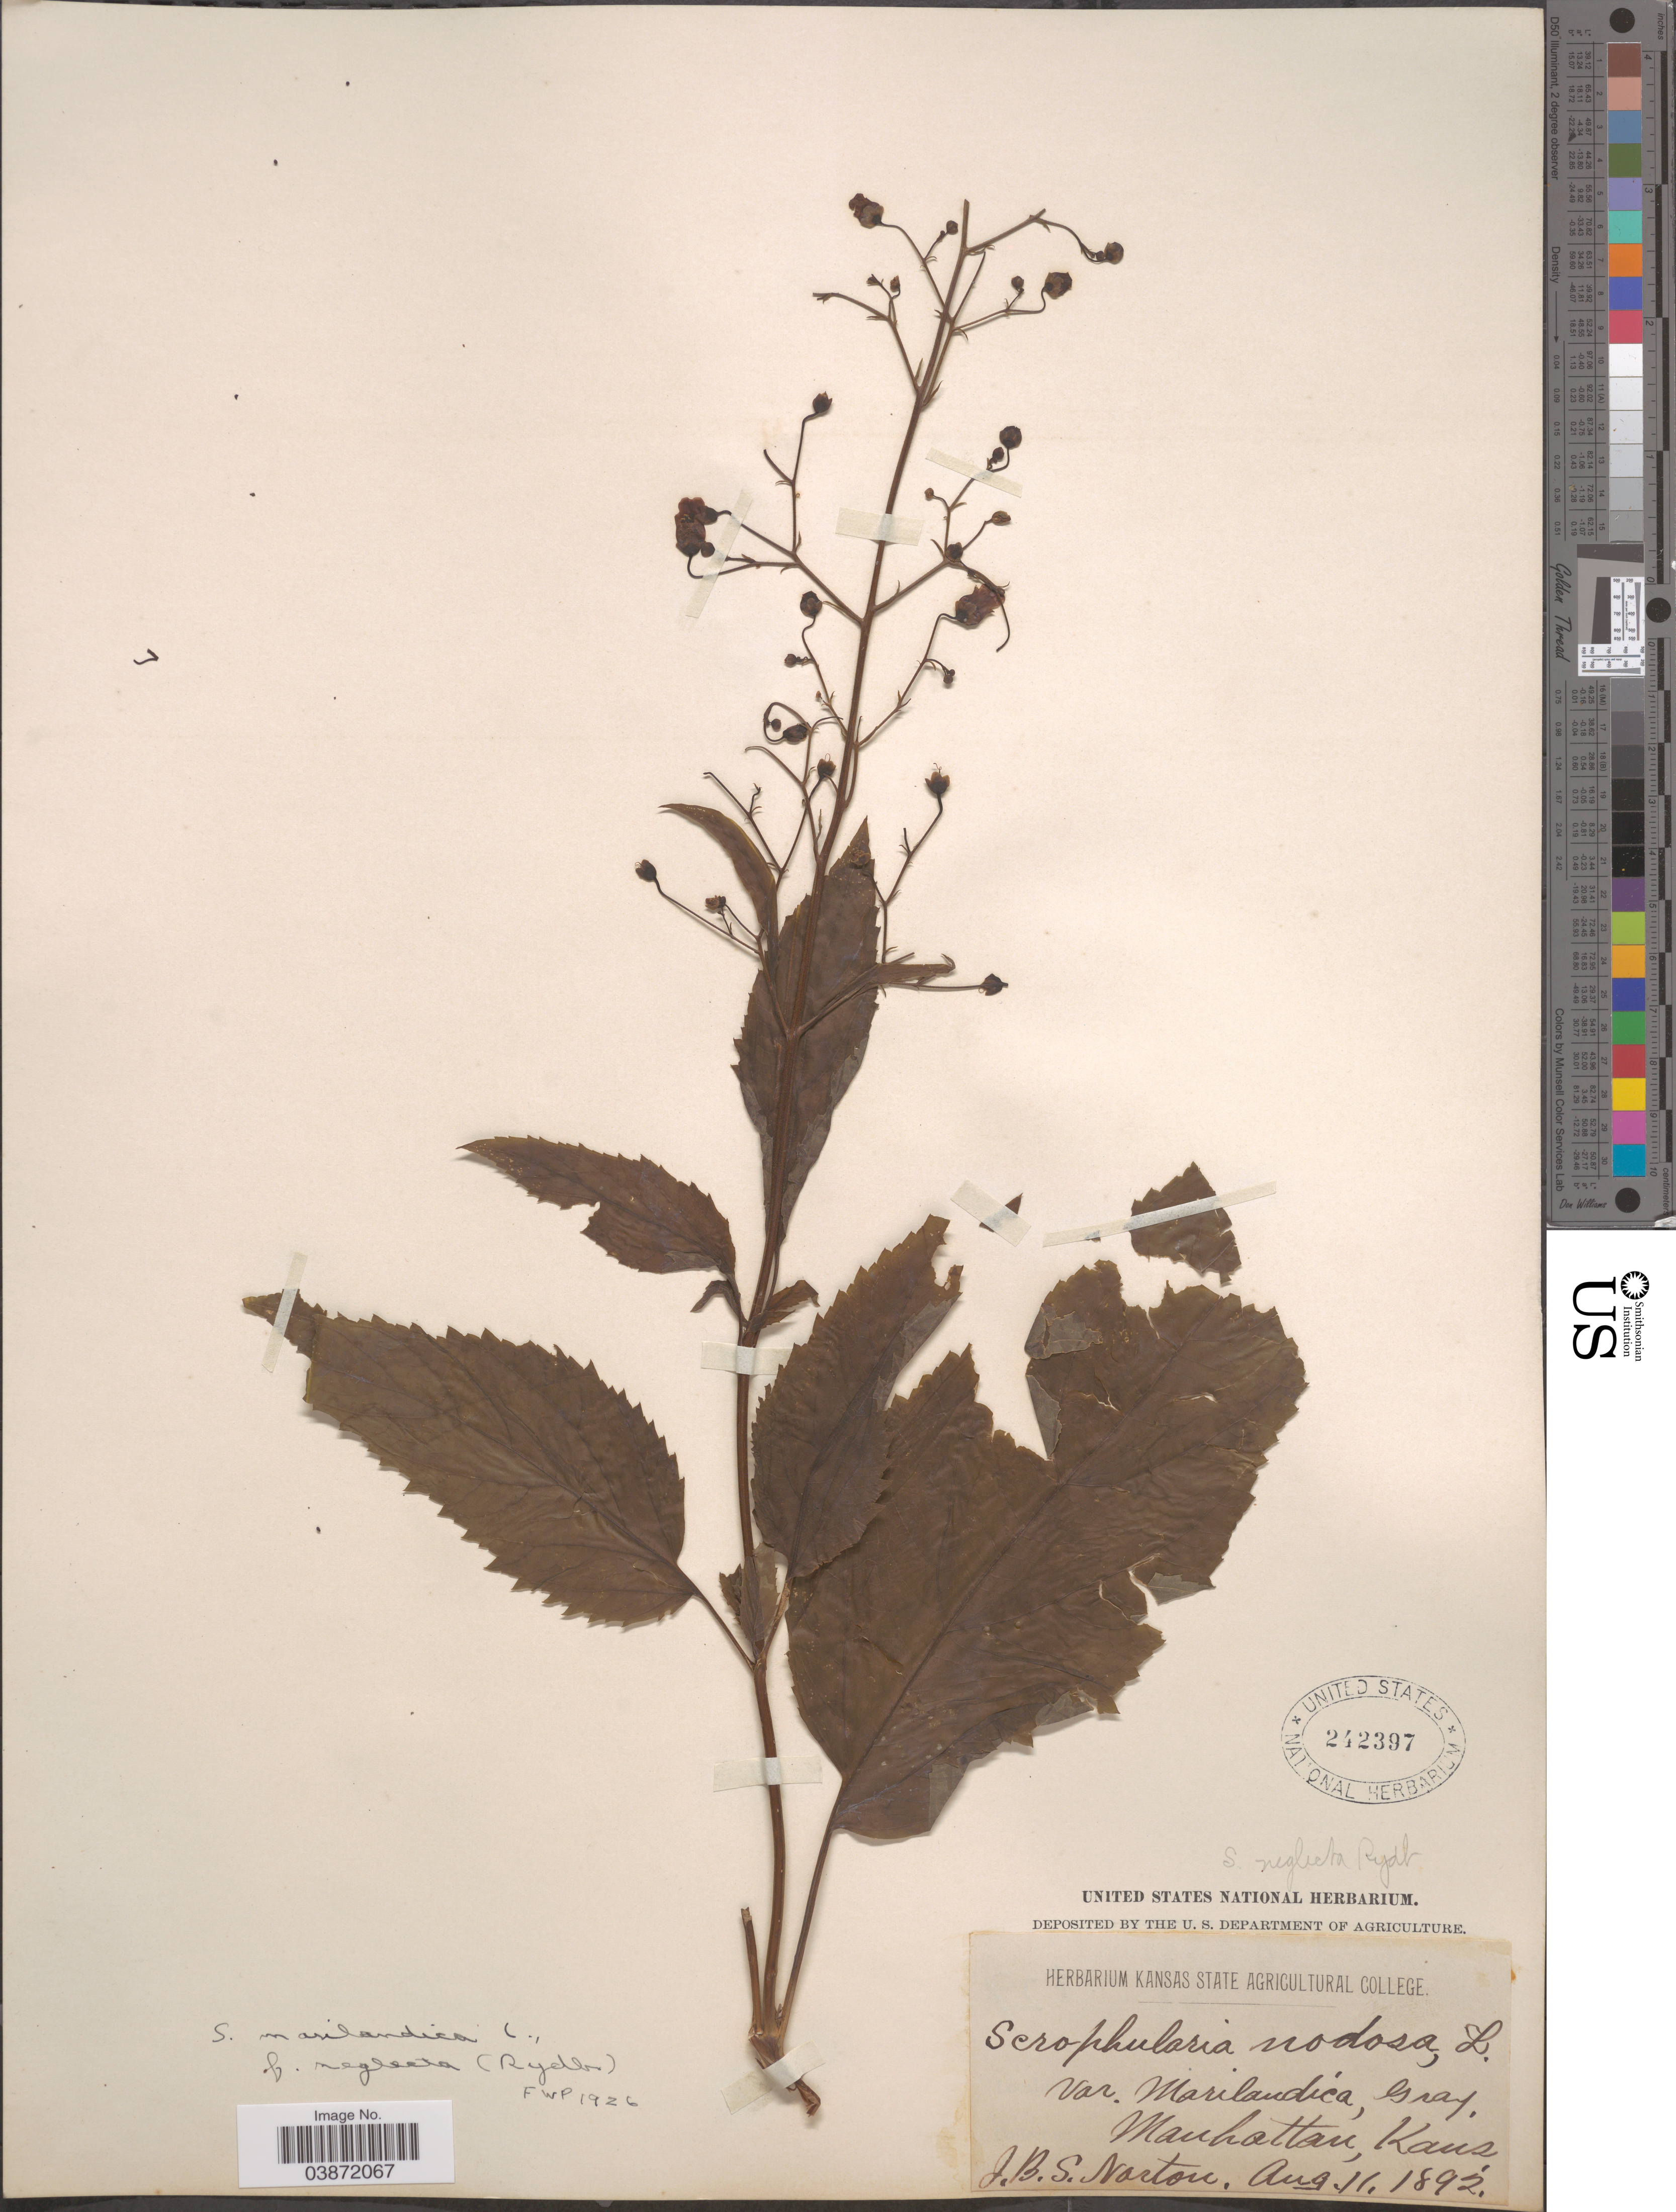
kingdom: Plantae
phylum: Tracheophyta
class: Magnoliopsida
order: Lamiales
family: Scrophulariaceae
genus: Scrophularia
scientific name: Scrophularia marilandica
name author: L.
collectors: J. B. S. Norton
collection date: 1892-08-11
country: United States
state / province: Kansas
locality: Manhattan.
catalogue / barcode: US 242397